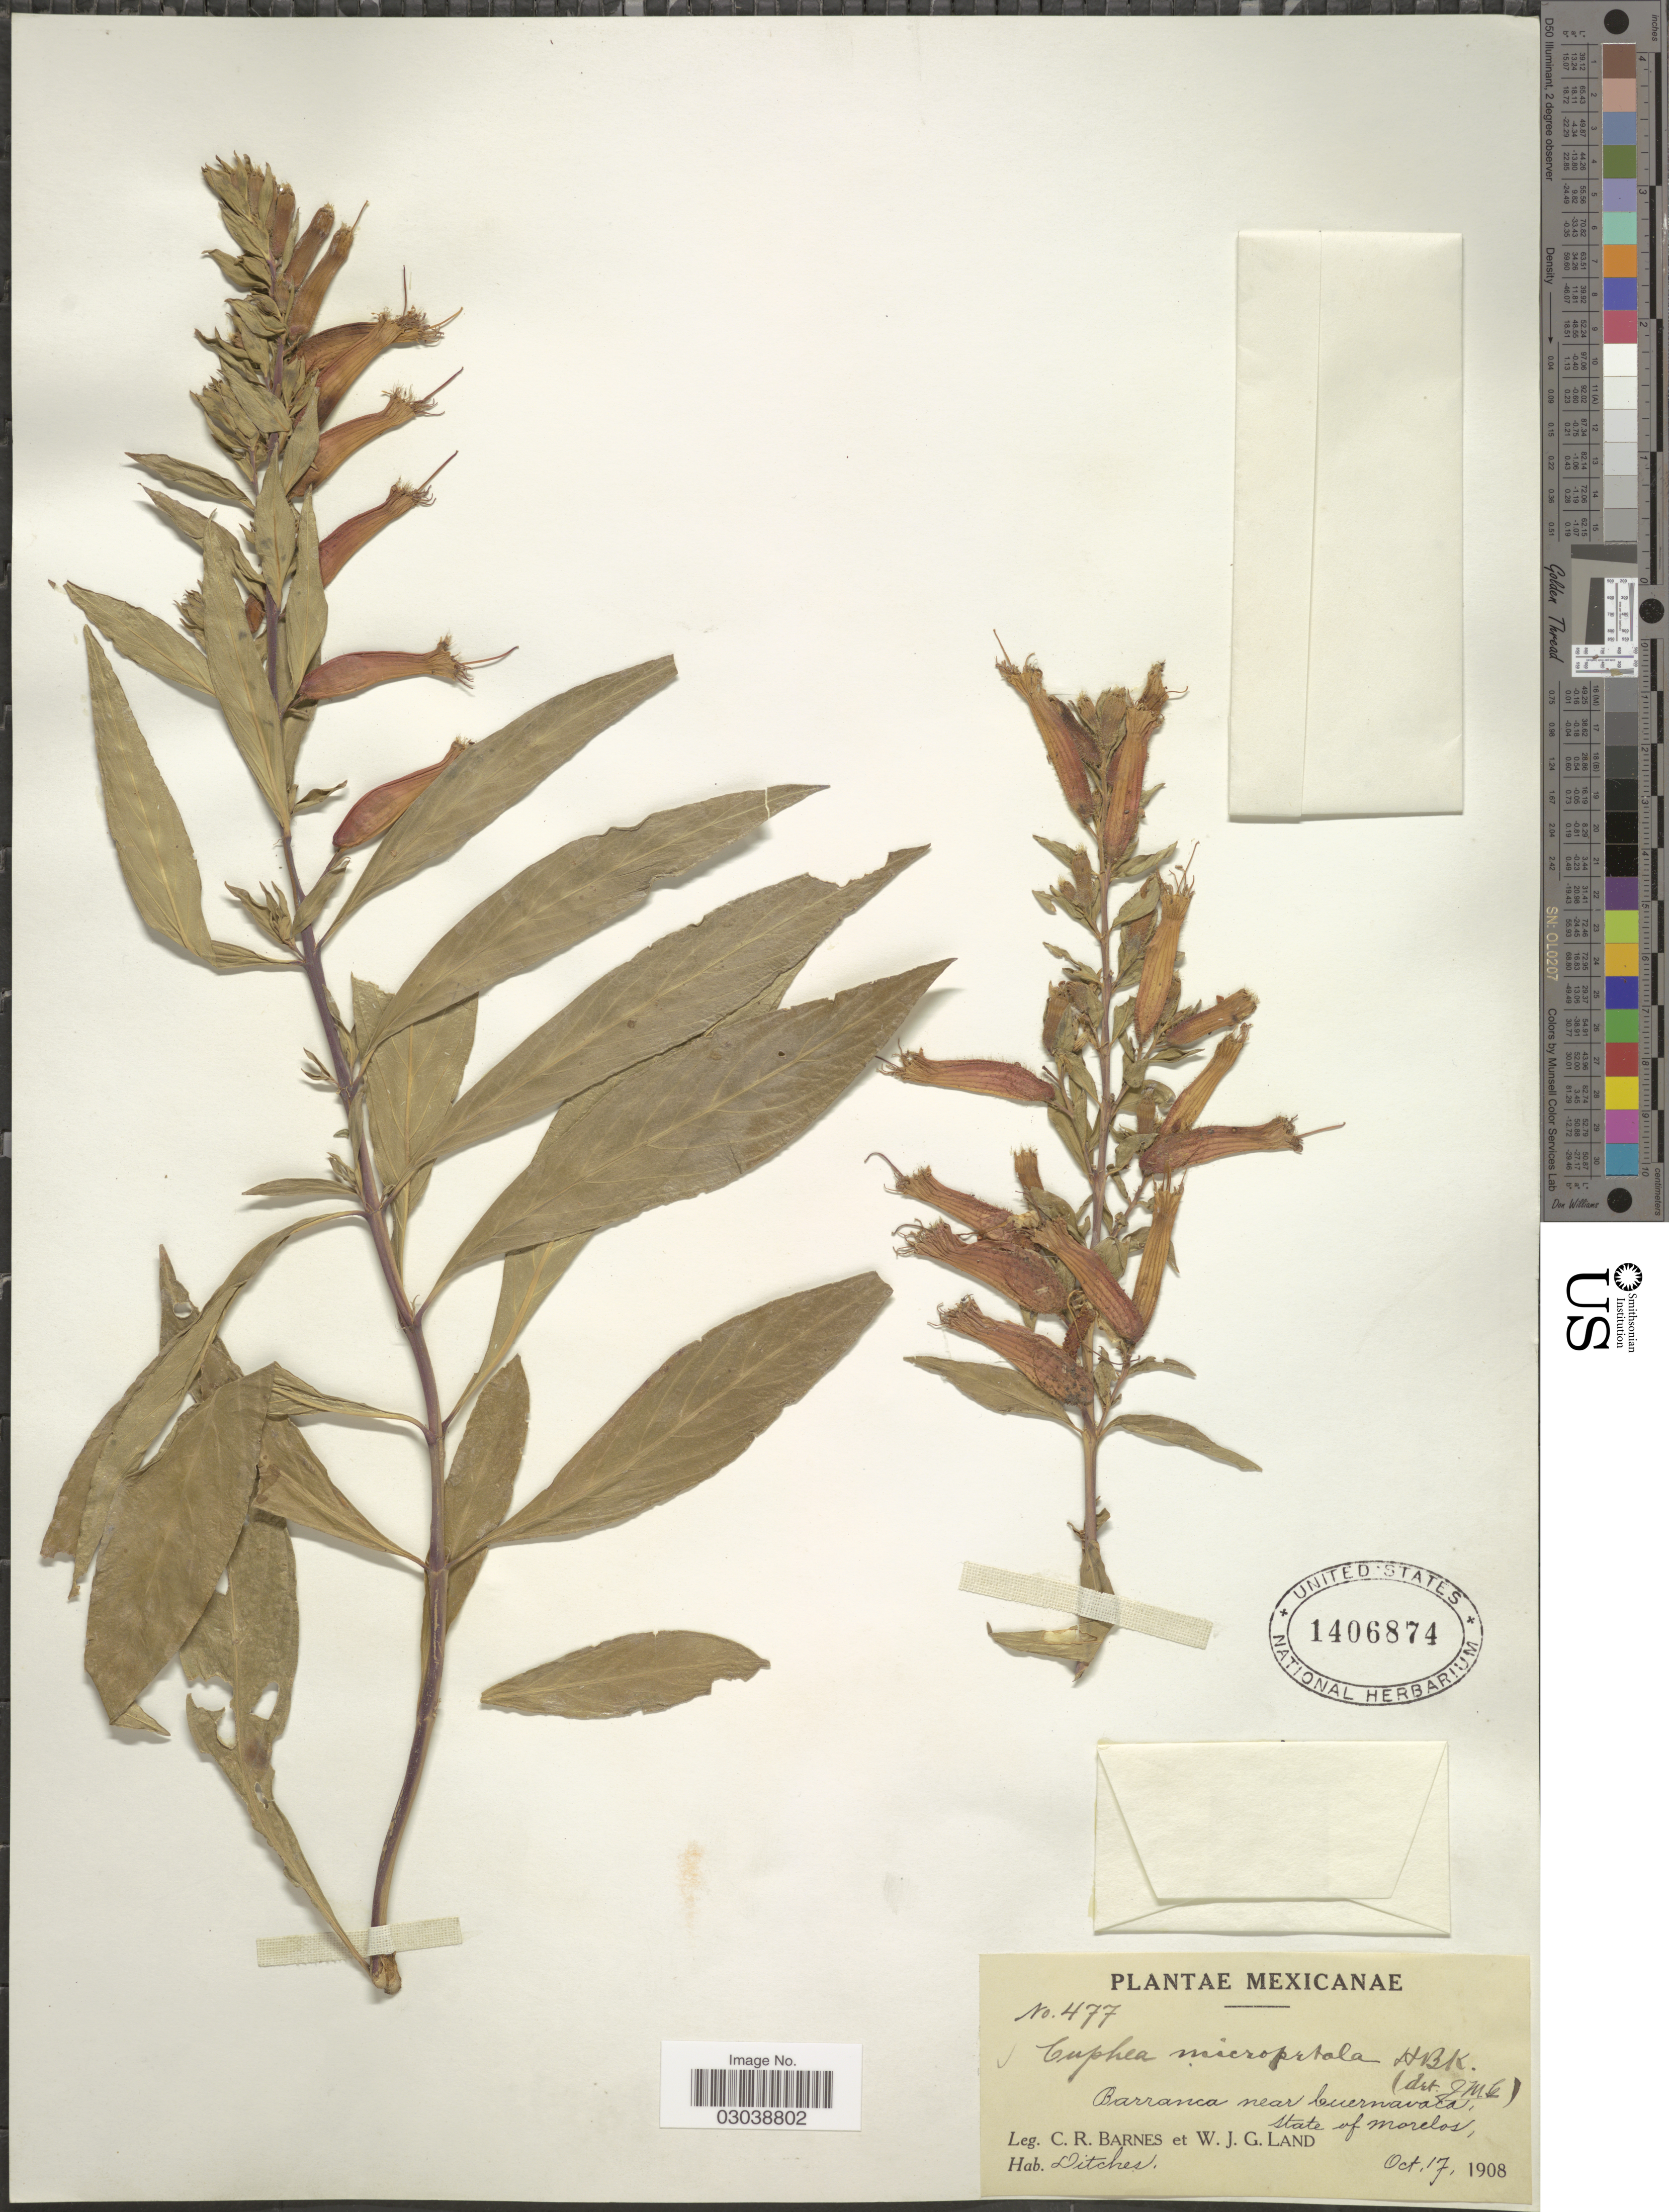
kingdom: Plantae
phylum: Tracheophyta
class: Magnoliopsida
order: Myrtales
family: Lythraceae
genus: Cuphea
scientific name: Cuphea micropetala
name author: Kunth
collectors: C. R. Barnes & W. J. G. Land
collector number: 477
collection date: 1908-10-17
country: Mexico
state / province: Morelos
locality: Barranca near Cuernavaca.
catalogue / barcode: US 1406874